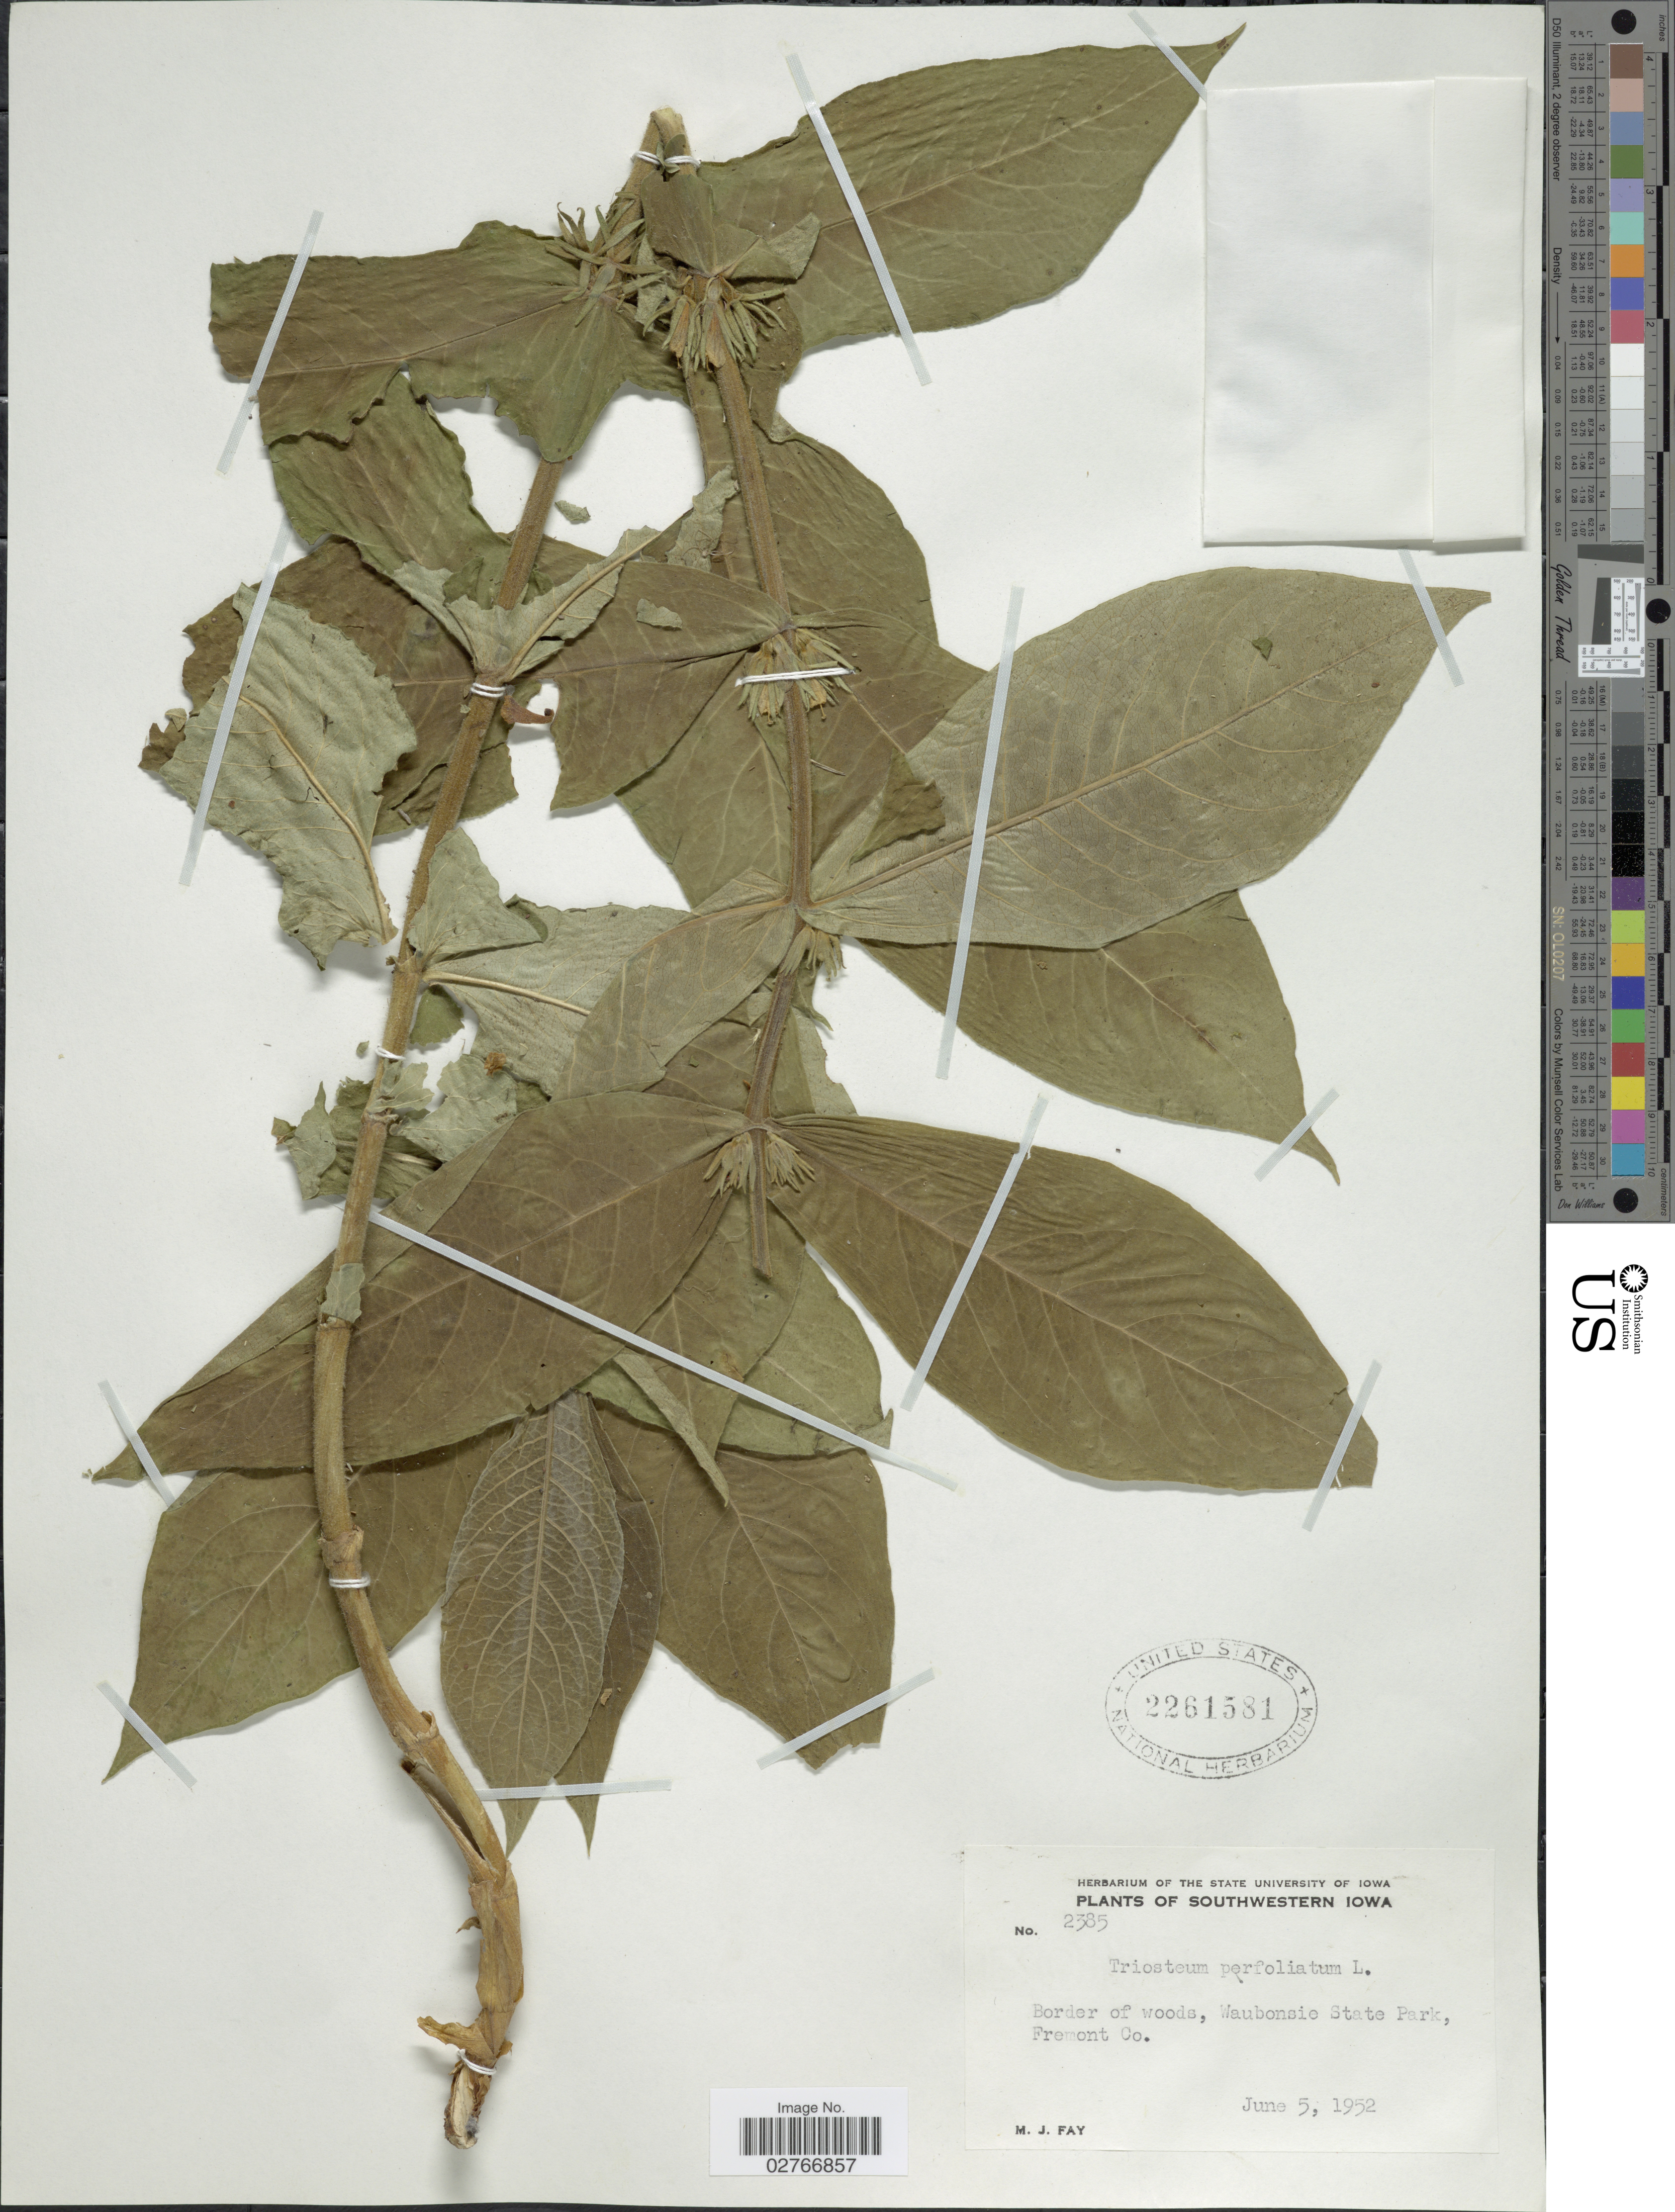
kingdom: Plantae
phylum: Tracheophyta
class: Magnoliopsida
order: Dipsacales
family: Caprifoliaceae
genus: Triosteum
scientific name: Triosteum perfoliatum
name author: L.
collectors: M. Fay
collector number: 2385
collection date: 1952-06-05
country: United States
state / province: Iowa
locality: Southwestern Iowa. Border of woods, Waubonsie State Park, Fremont Co.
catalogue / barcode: US 2261581